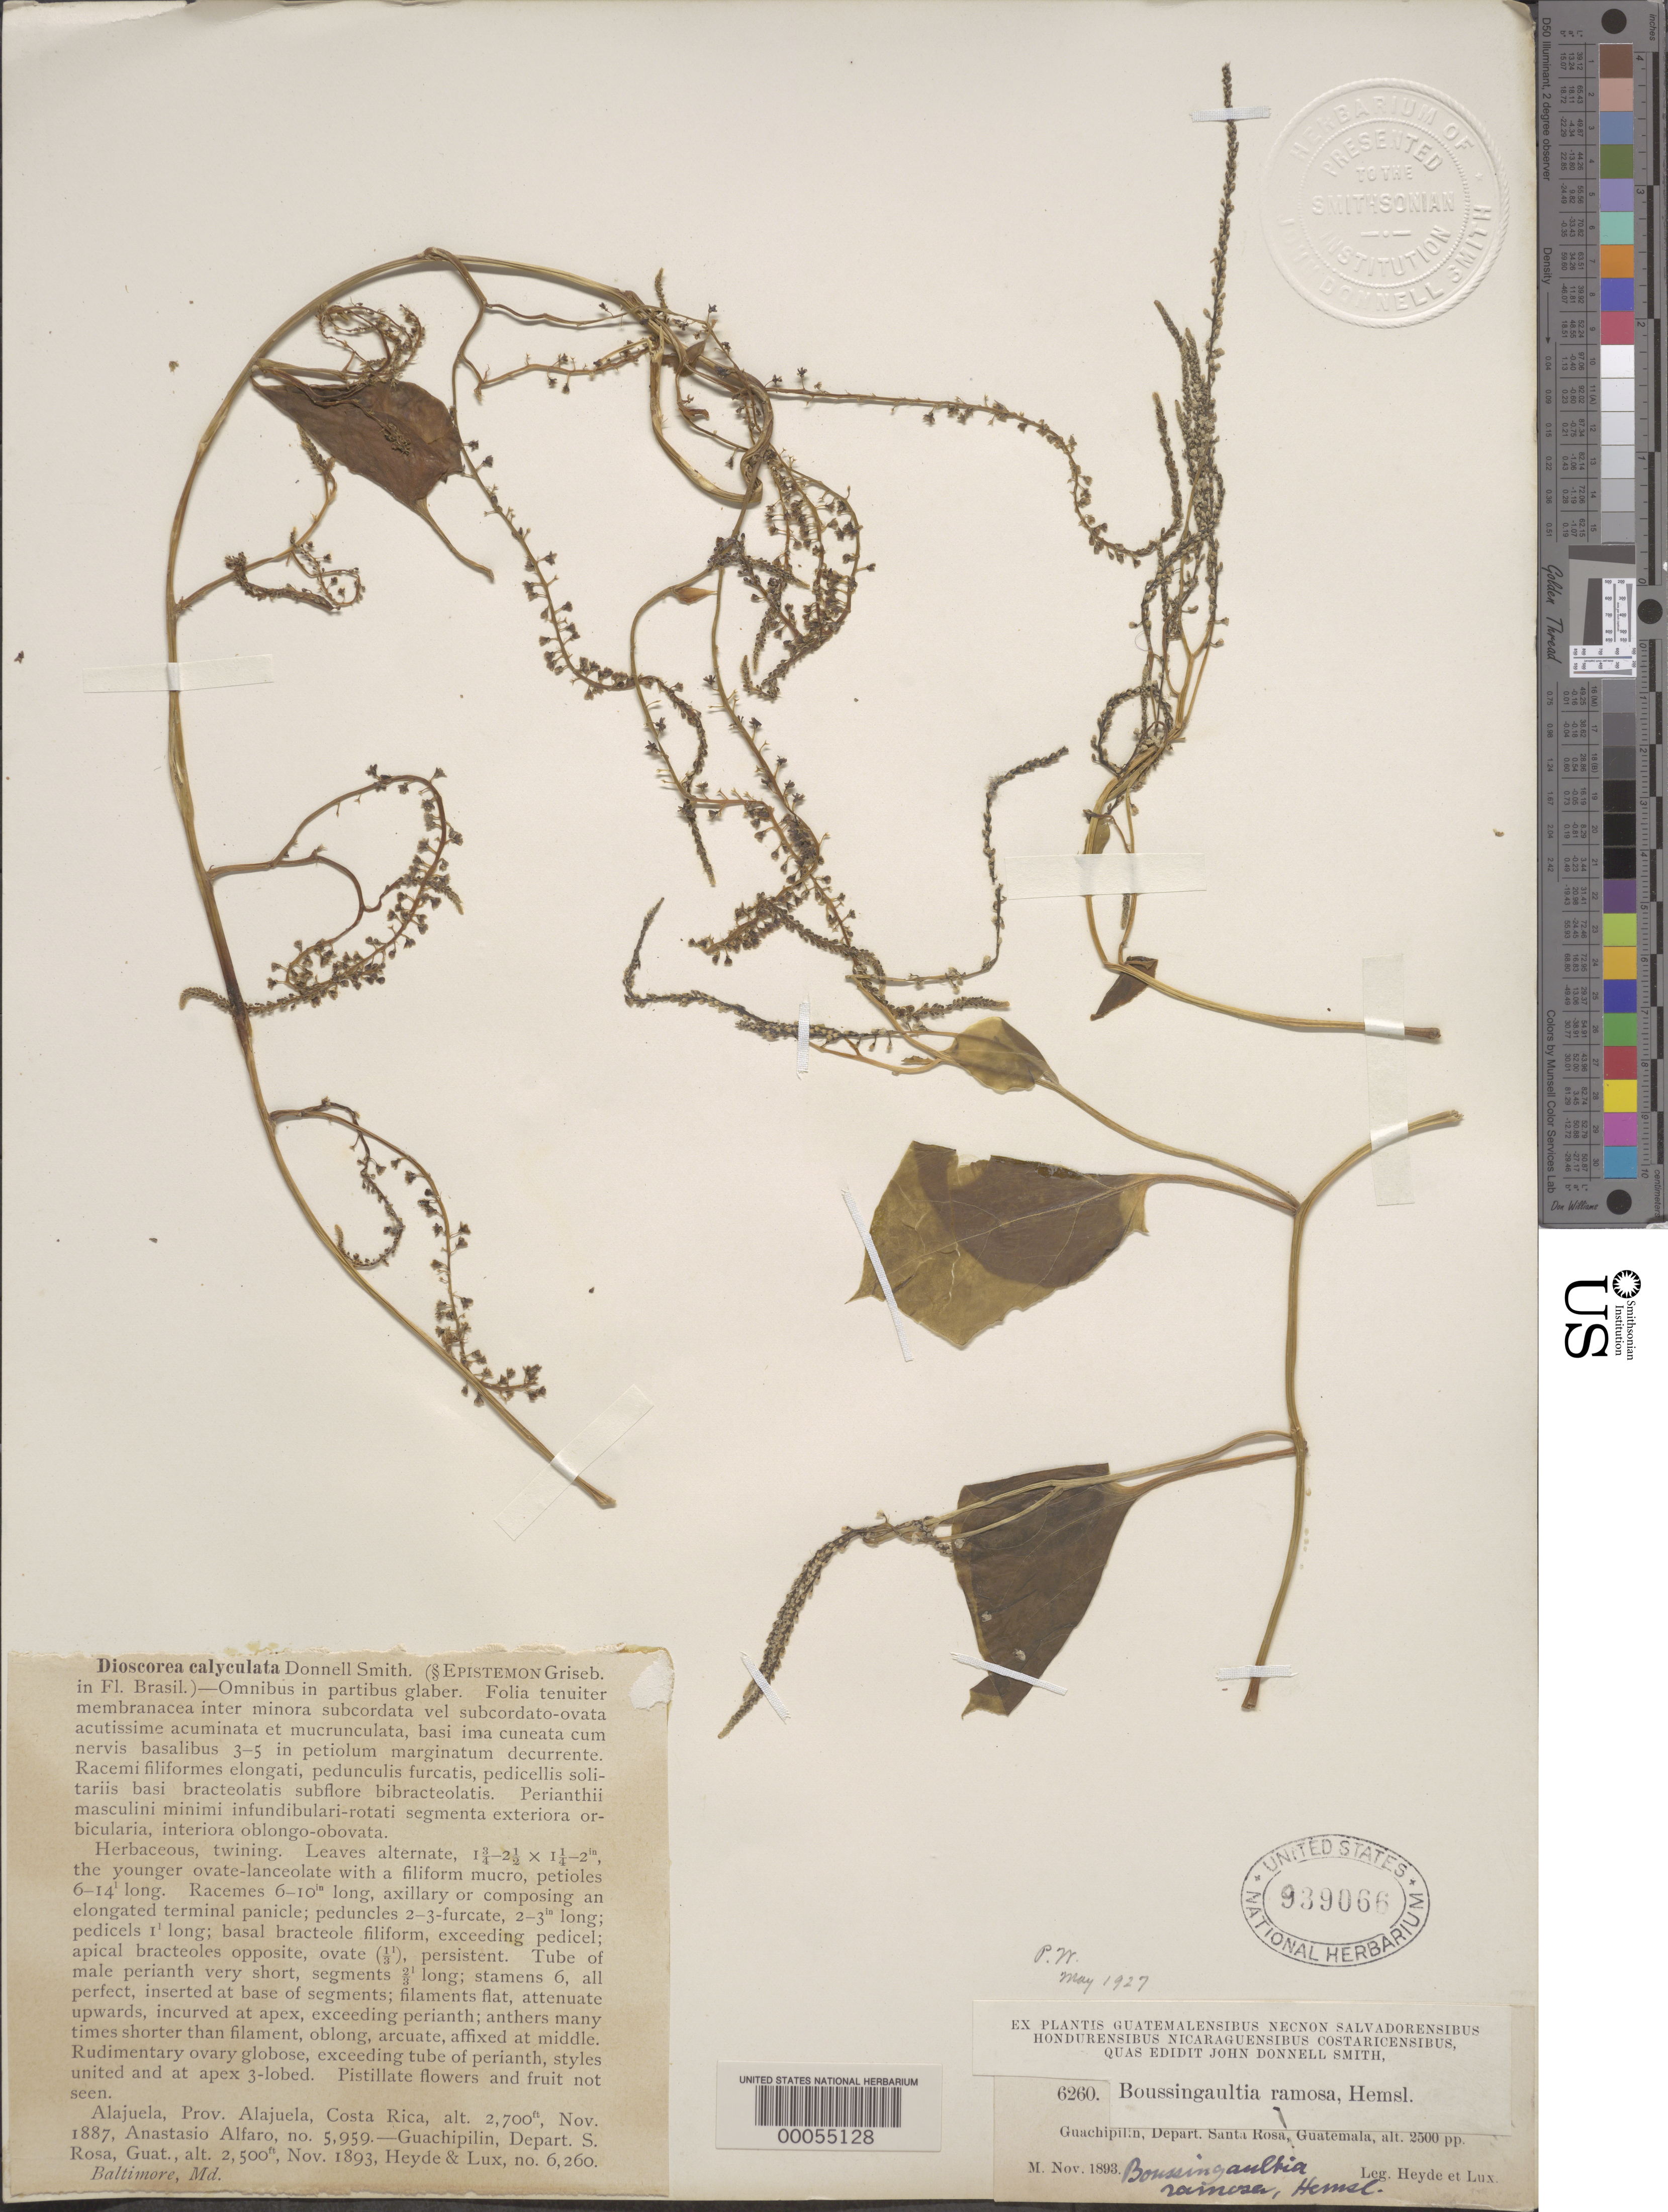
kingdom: Plantae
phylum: Tracheophyta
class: Magnoliopsida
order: Caryophyllales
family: Basellaceae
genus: Anredera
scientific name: Anredera ramosa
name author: (Moq.) Eliasson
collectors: E. T. Heyde & E. Lux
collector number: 6260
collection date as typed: Nov 1893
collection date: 1893-11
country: Guatemala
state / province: Santa Rosa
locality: Guachipilin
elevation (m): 762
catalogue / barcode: US 939066